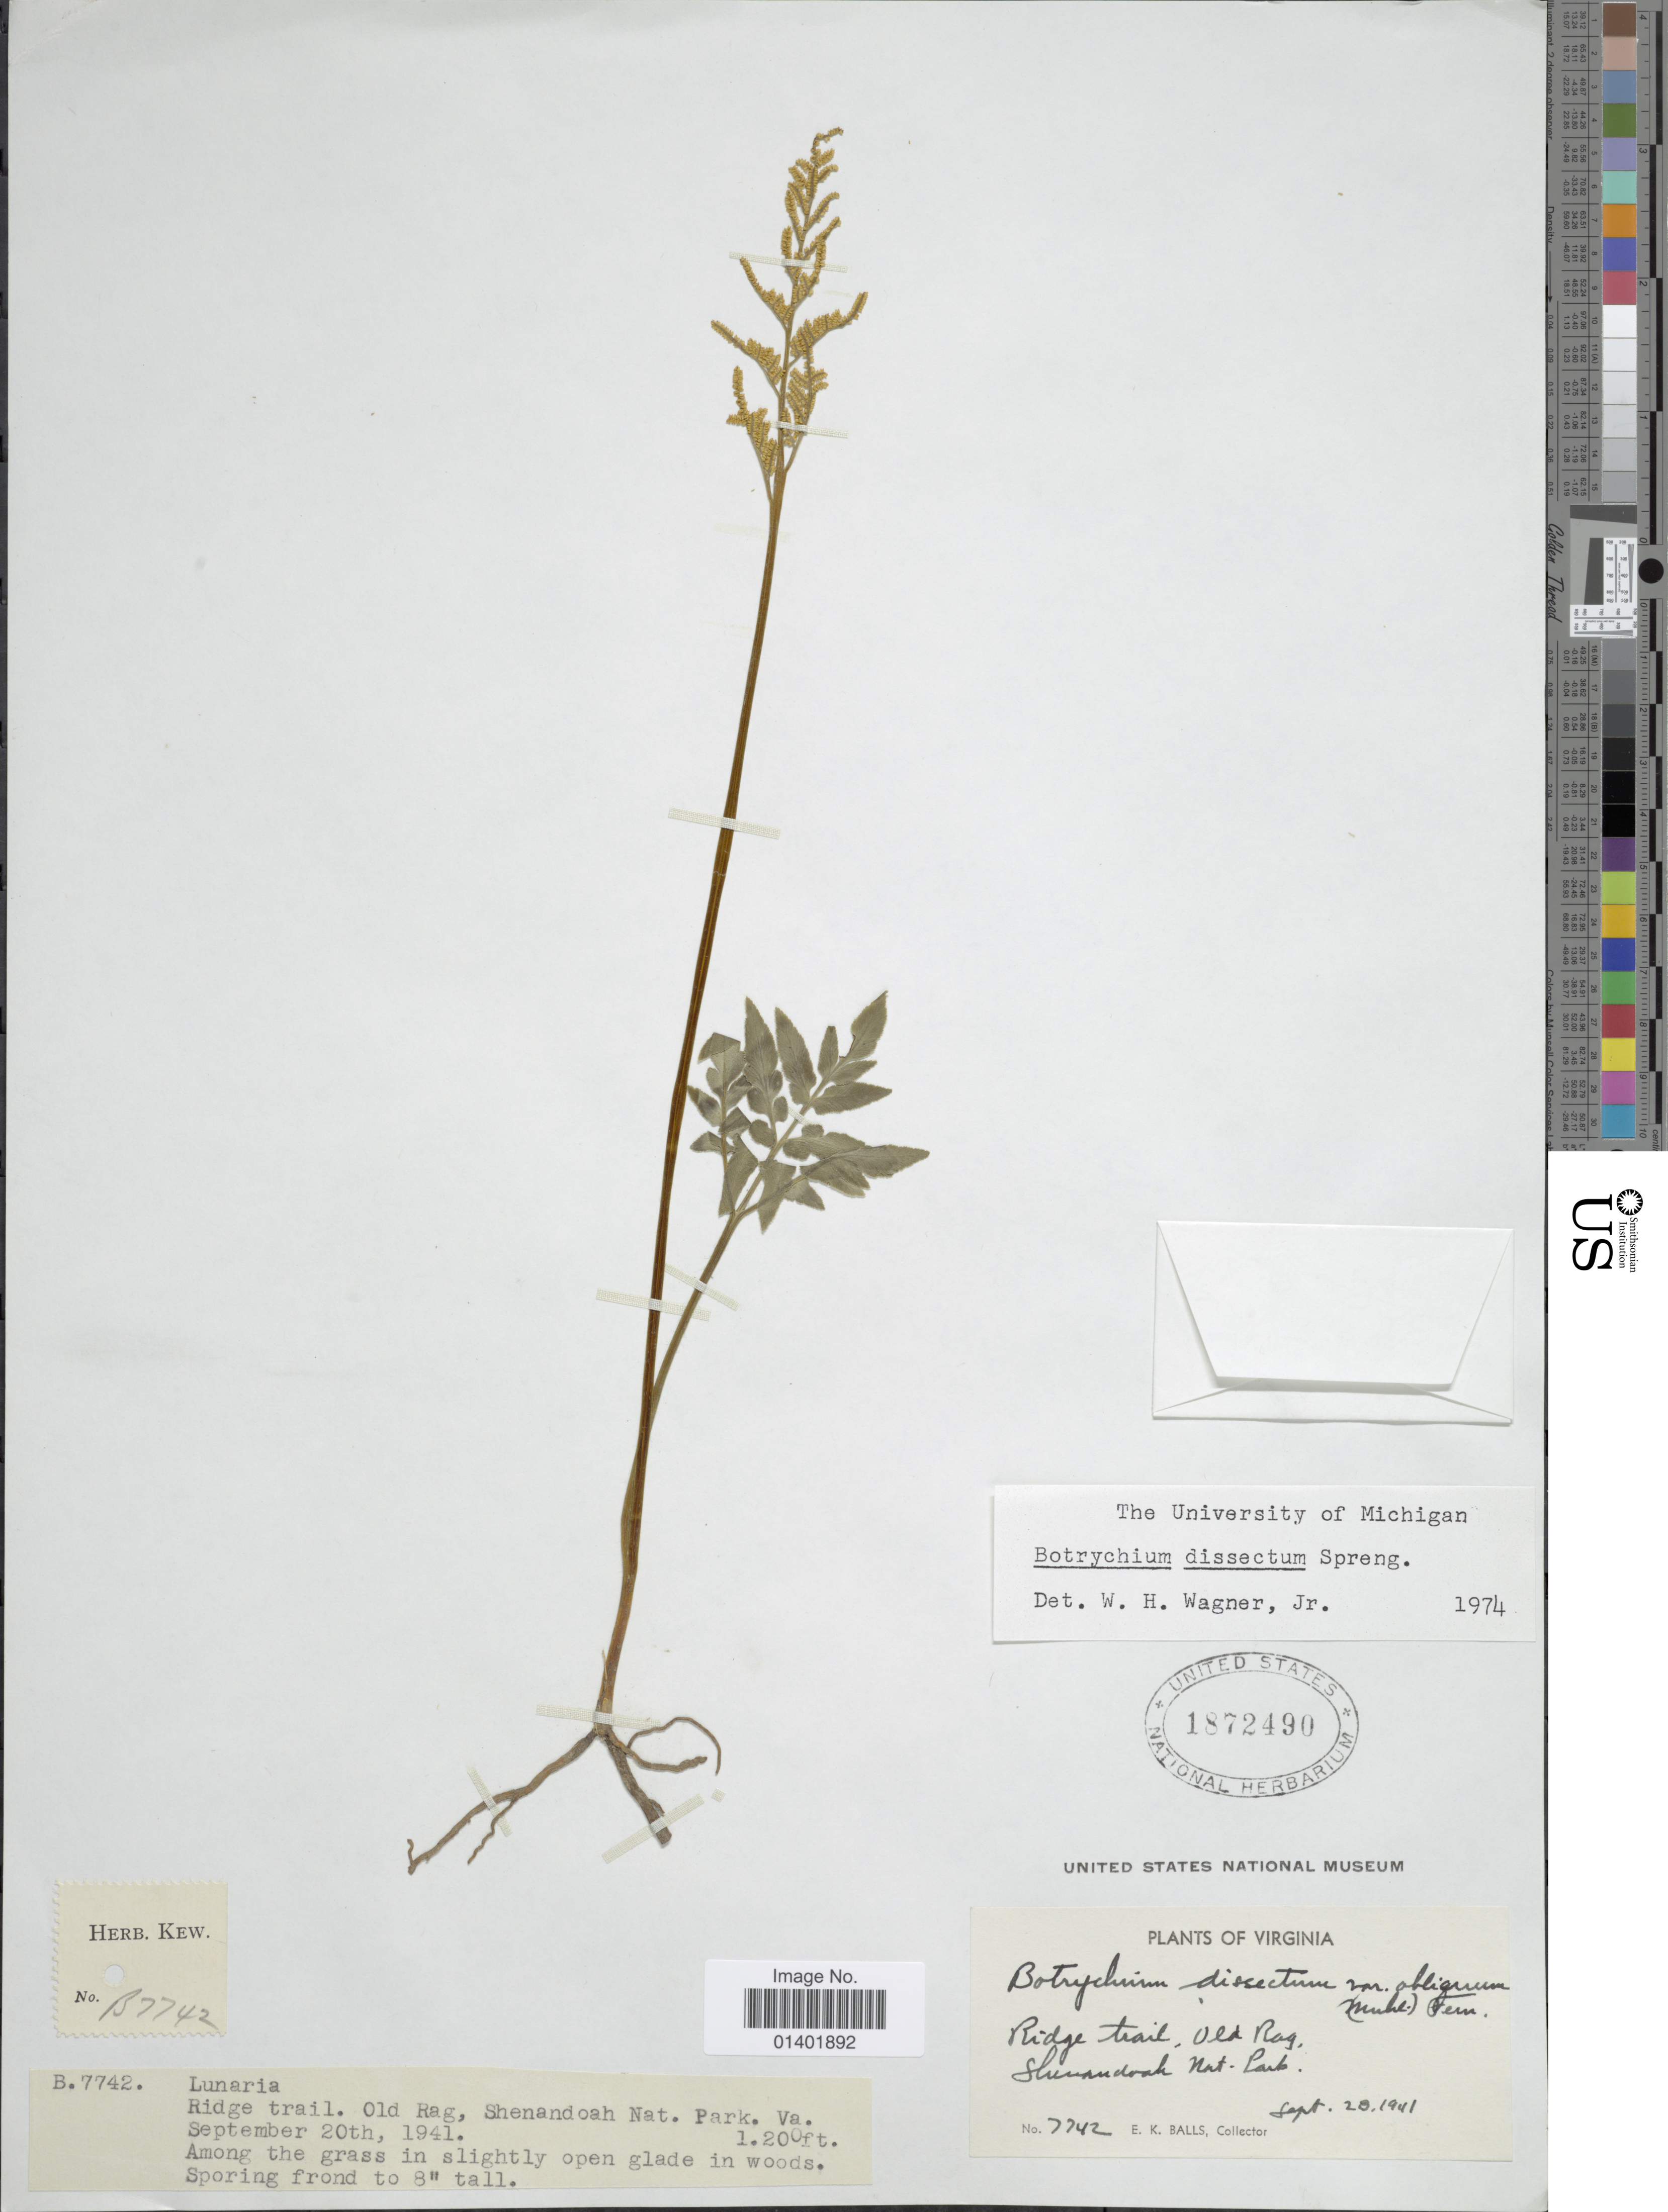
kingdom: Plantae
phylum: Tracheophyta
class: Polypodiopsida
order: Ophioglossales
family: Ophioglossaceae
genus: Botrychium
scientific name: Botrychium dissectum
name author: Spreng.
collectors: E. K. Balls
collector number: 7742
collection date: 1941-09-20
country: United States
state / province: Virginia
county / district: Madison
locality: Ridge trail. Old. Rag, Shenandoah Nat. Park. Va.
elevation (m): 366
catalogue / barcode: US 1872490